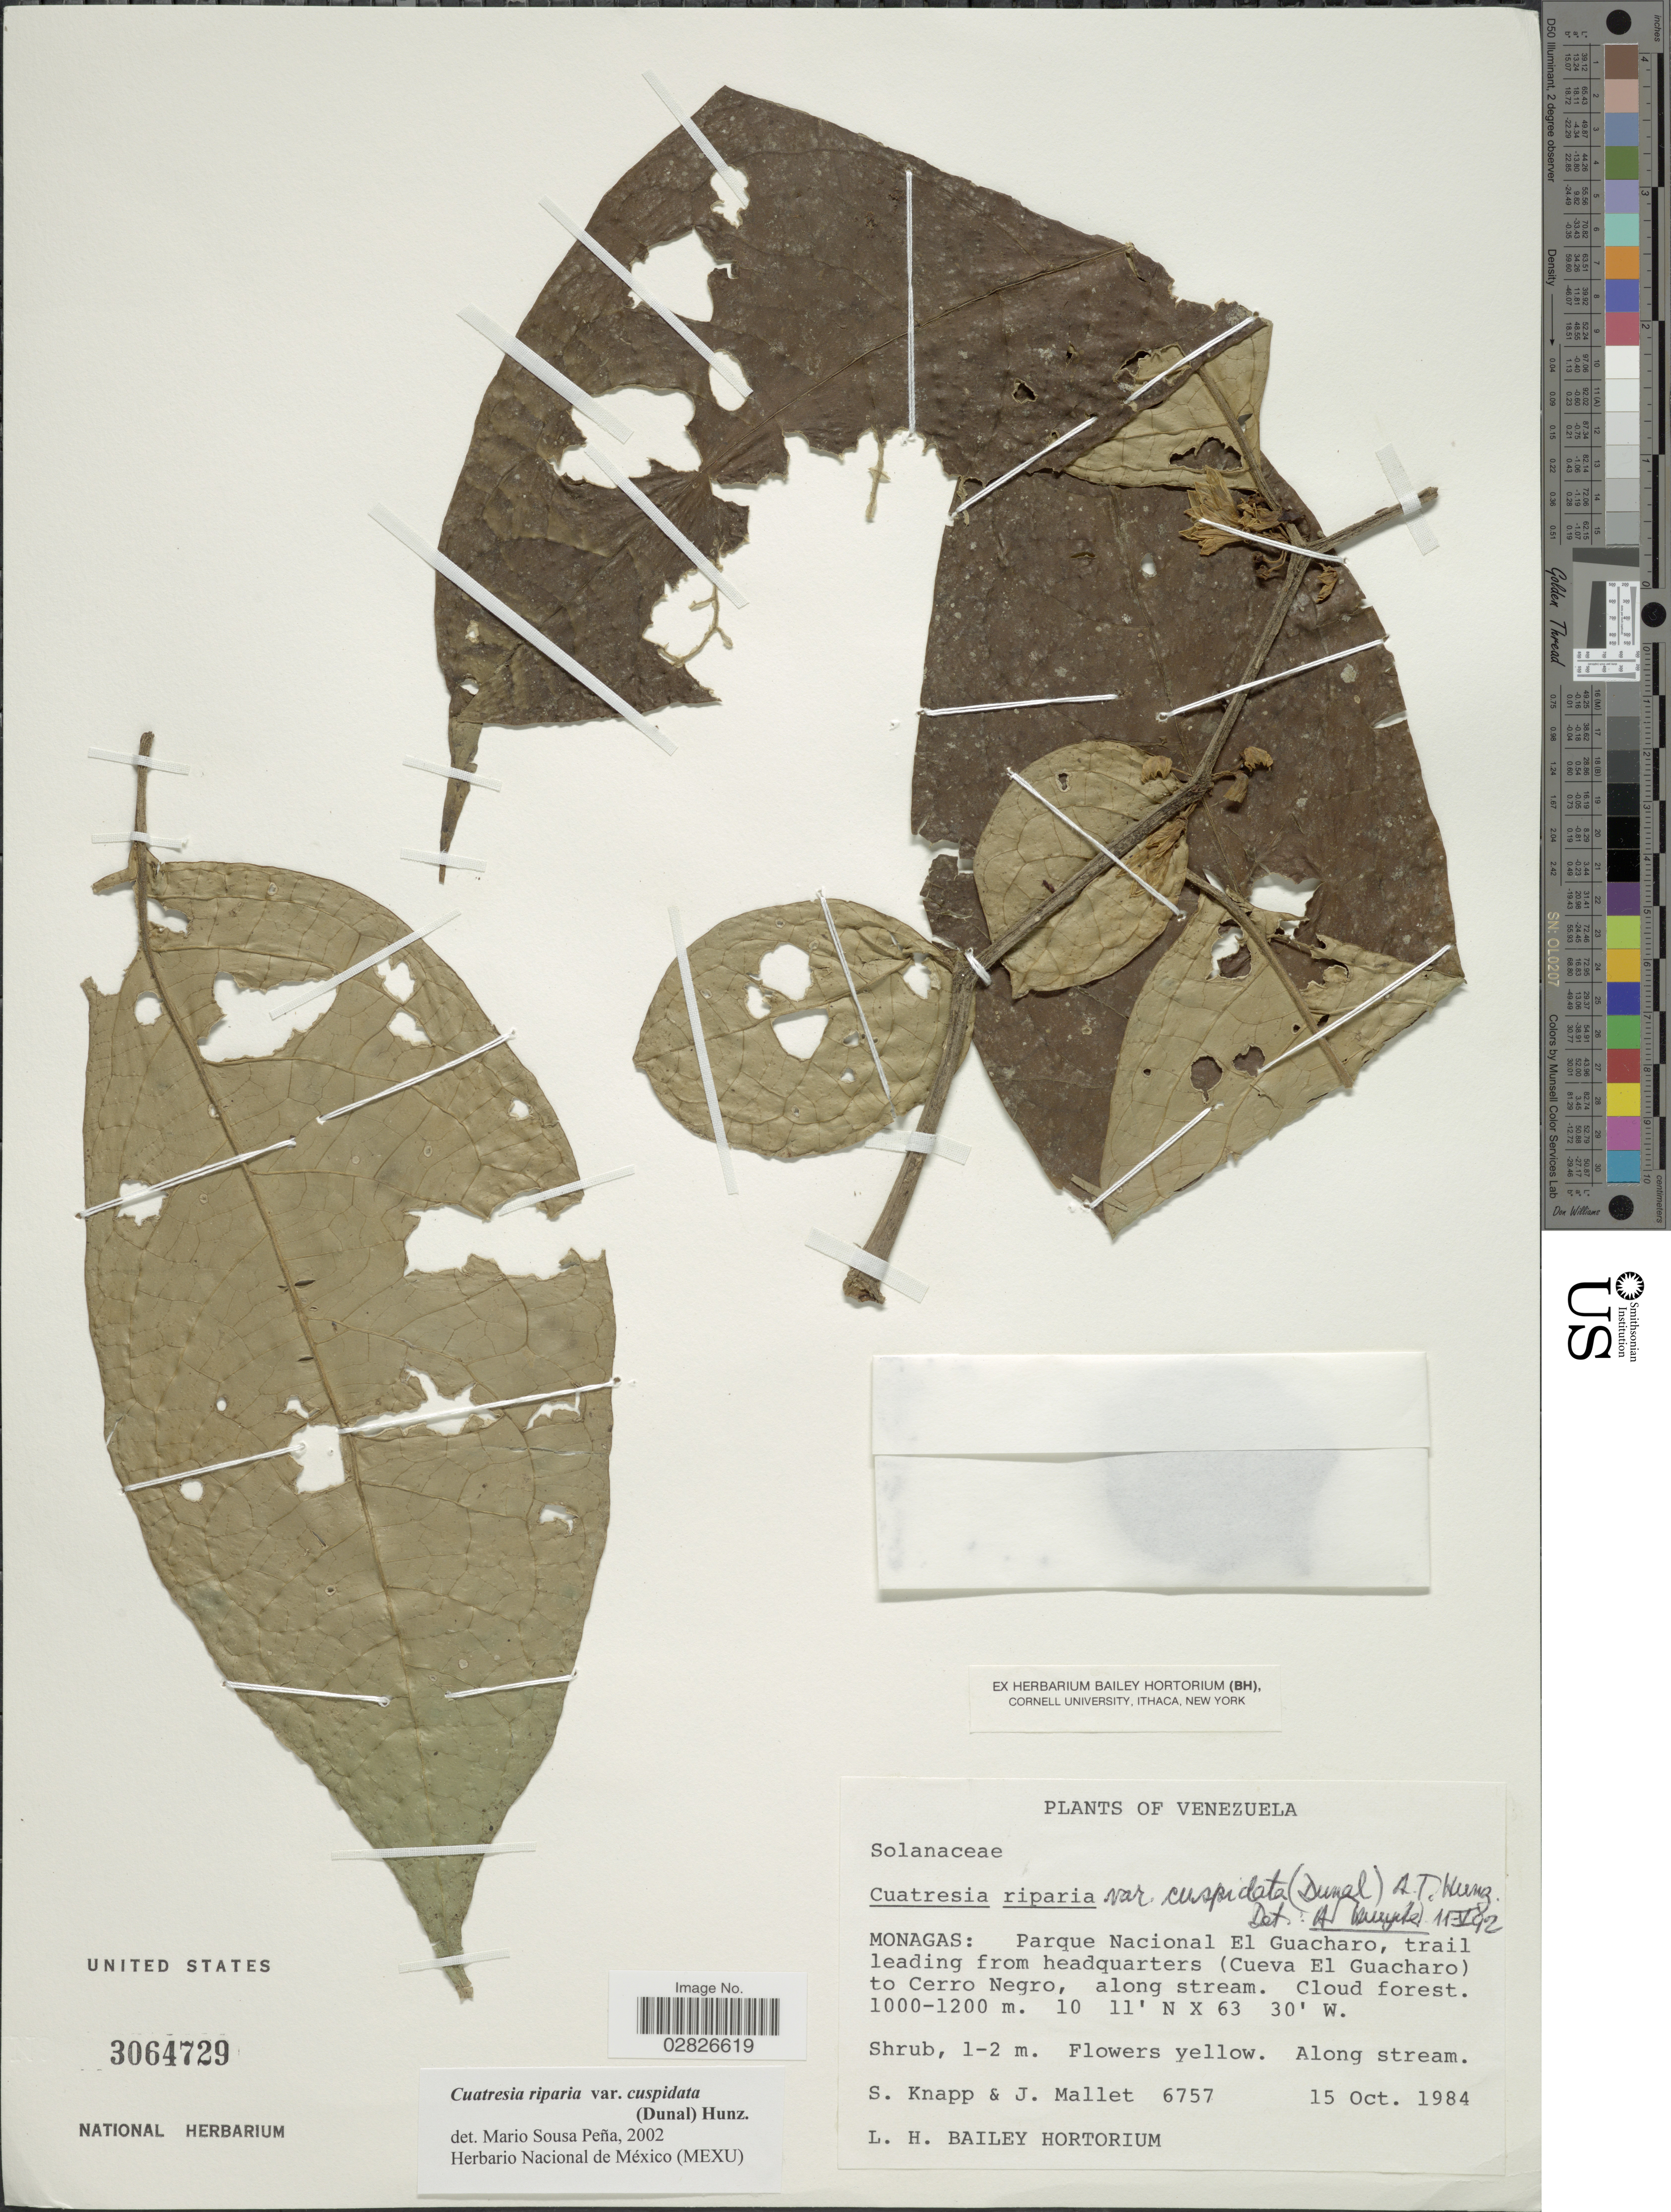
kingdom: Plantae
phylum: Tracheophyta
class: Magnoliopsida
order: Solanales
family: Solanaceae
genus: Cuatresia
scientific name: Cuatresia riparia var. cuspidata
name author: (Dunal) Hunz.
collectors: S. Knapp & J. Mallet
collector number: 6757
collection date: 1984-10-15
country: Venezuela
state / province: Monagas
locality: Parque Nacional El Guacharo, trail leading from headquarters (Cueva El Guacharo) to Cerro Negro, along stream.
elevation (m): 1000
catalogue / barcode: US 3064729